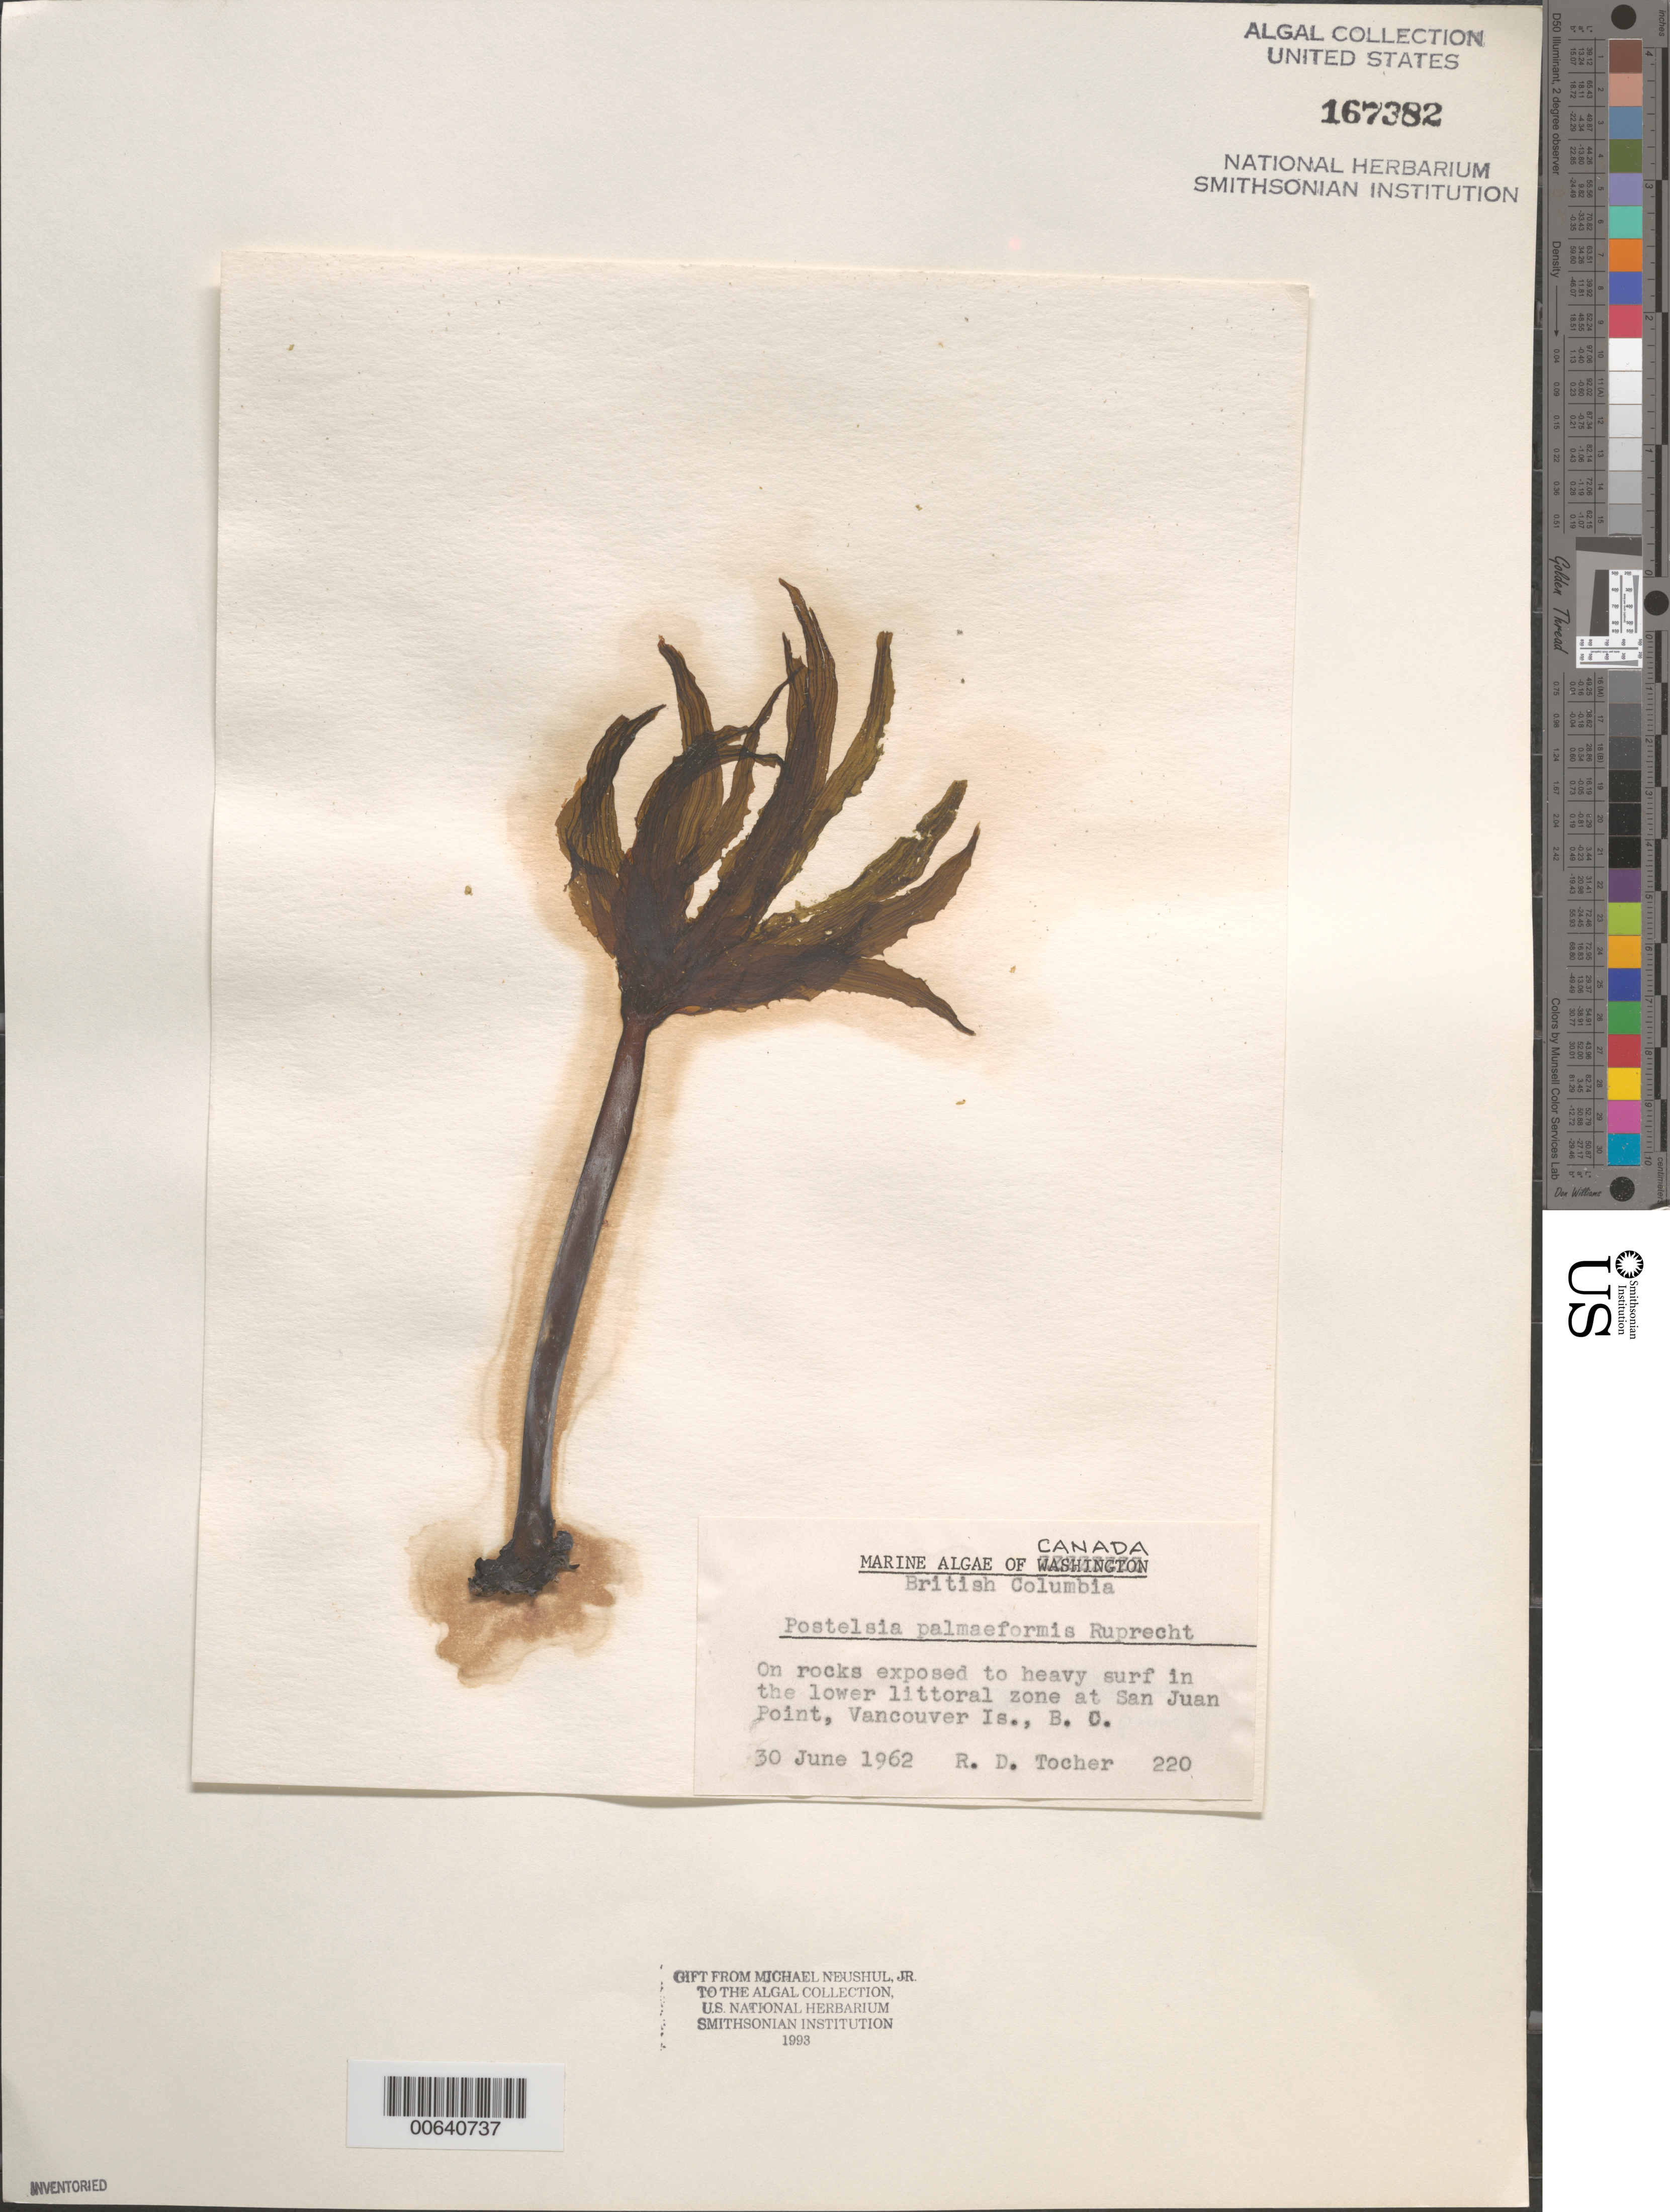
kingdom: Chromista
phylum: Ochrophyta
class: Phaeophyceae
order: Laminariales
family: Laminariaceae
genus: Postelsia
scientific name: Postelsia palmaeformis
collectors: R. Tocher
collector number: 220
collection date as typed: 30 Jun 1962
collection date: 1962-06-30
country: Canada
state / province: British Columbia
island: Vancouver Island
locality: Point San Juan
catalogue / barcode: US 167382